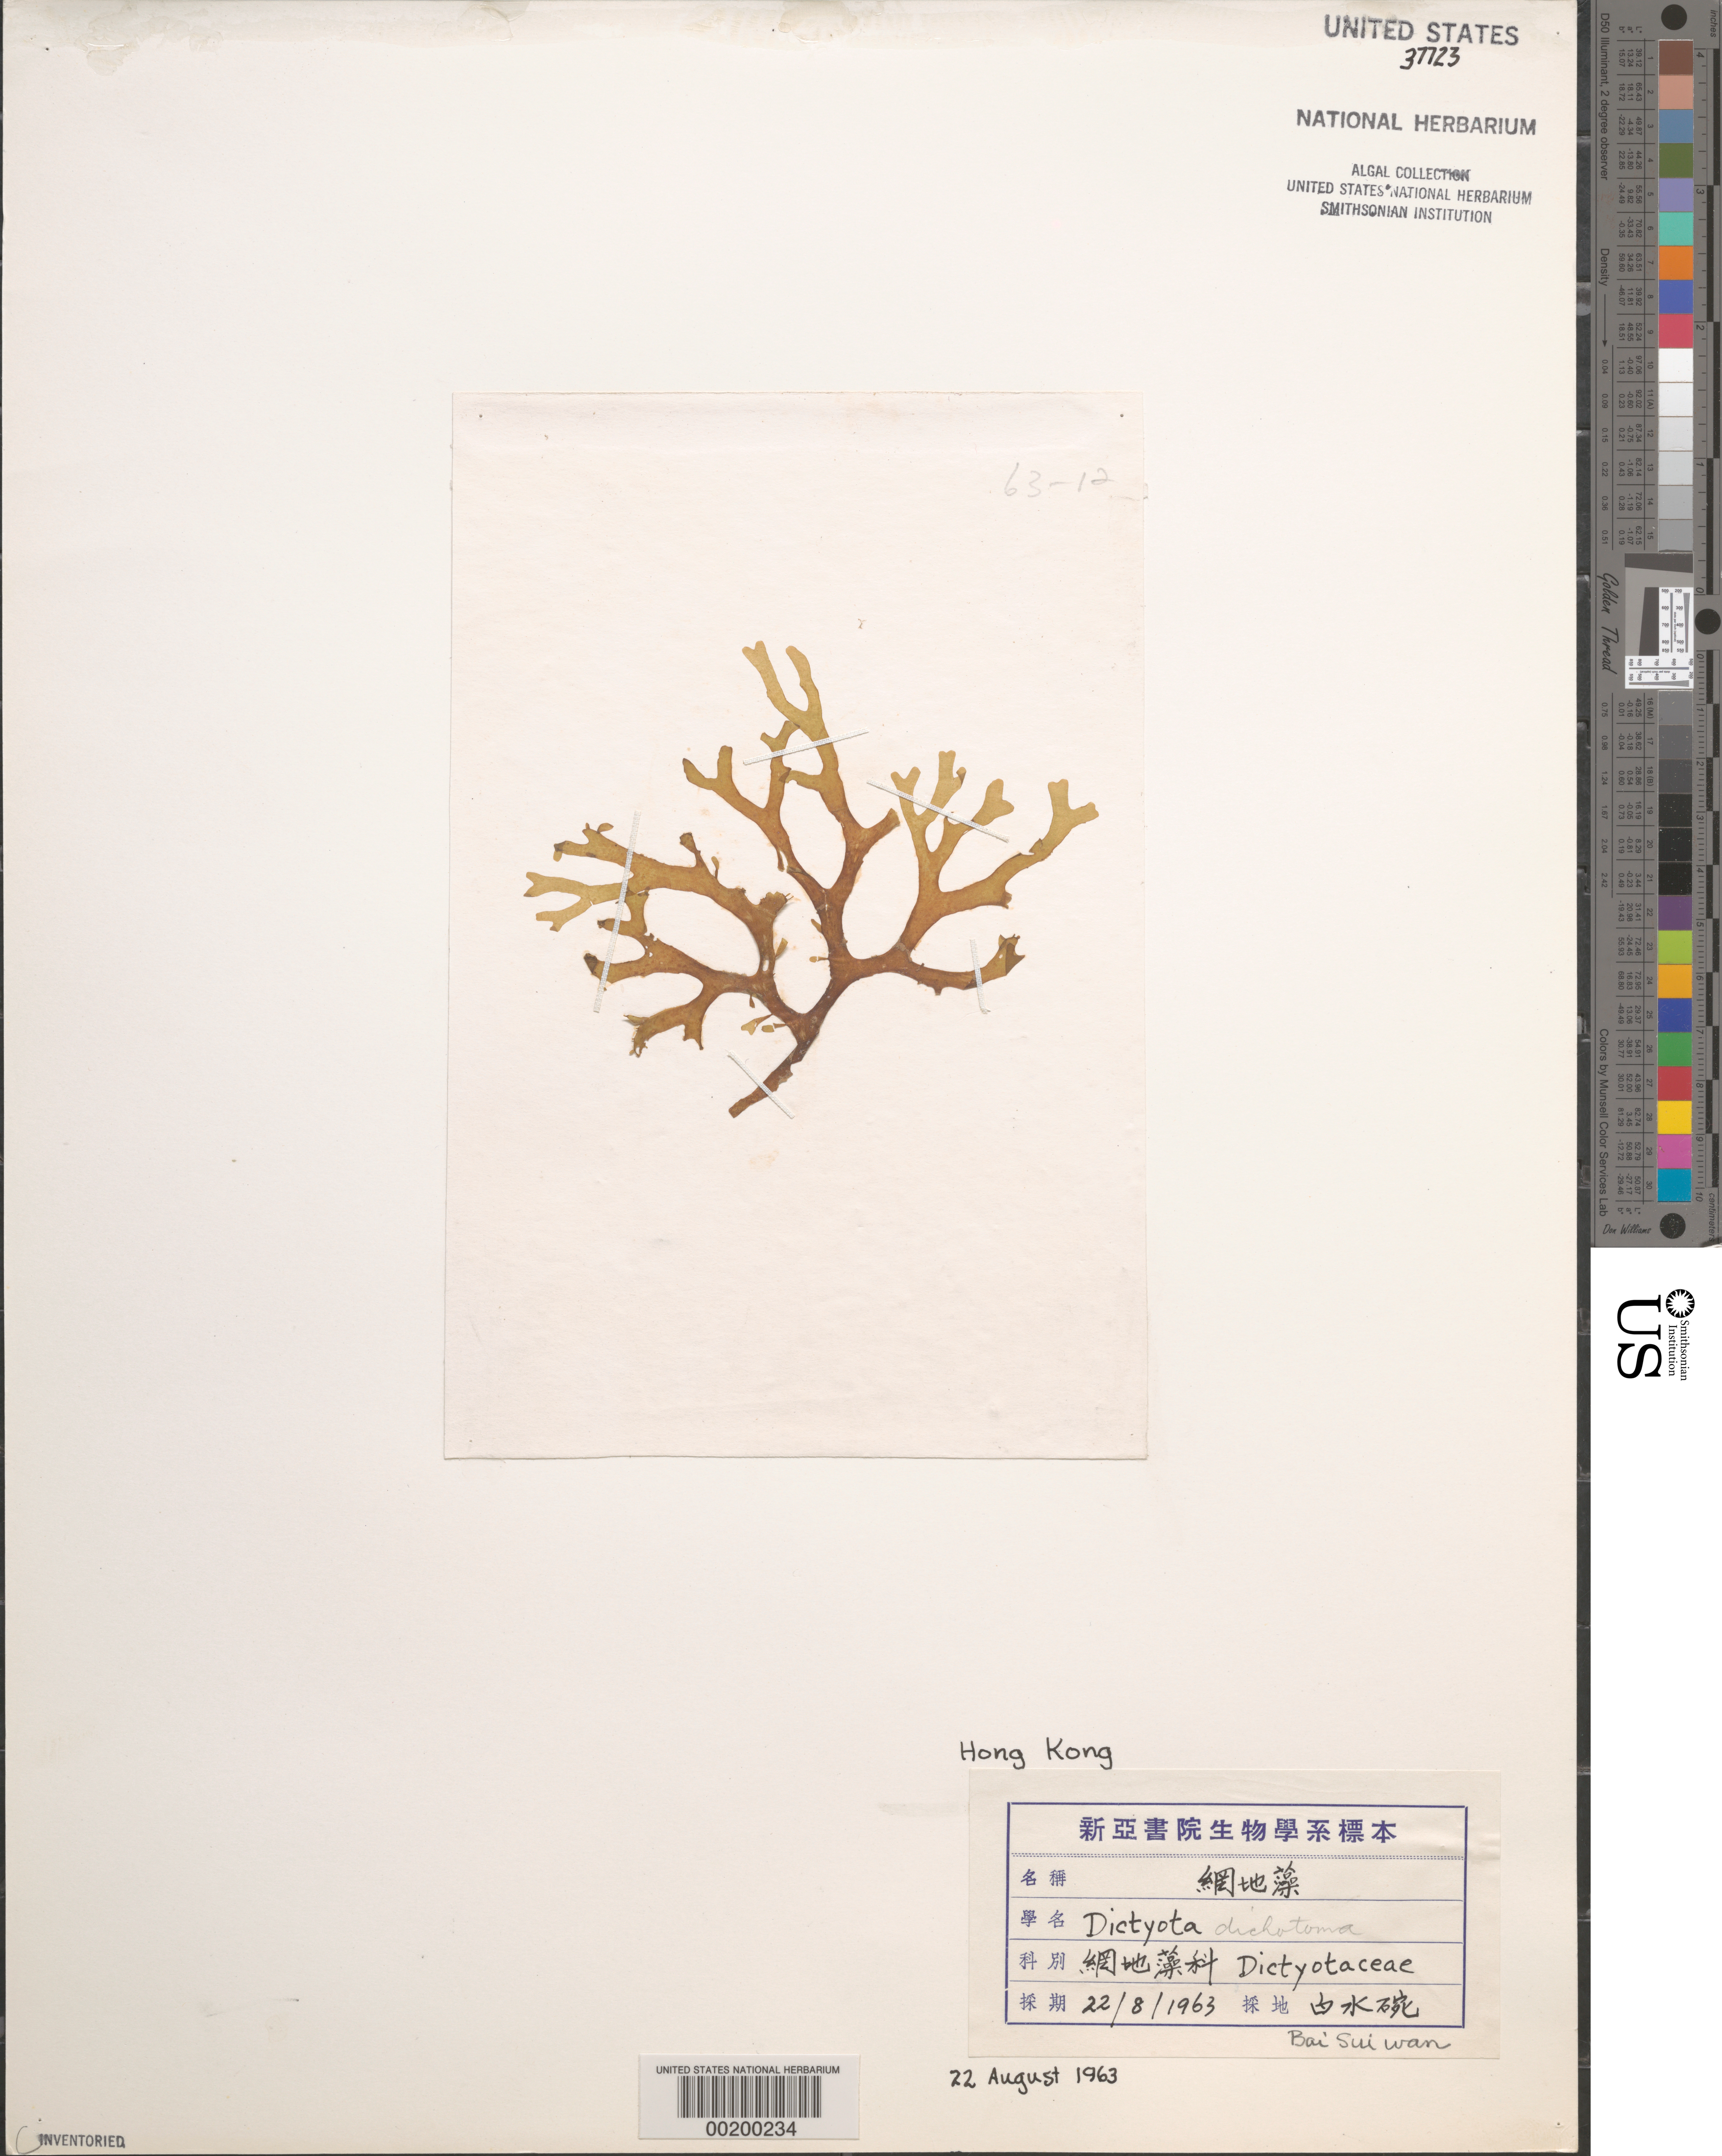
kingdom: Chromista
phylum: Ochrophyta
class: Phaeophyceae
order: Dictyotales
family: Dictyotaceae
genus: Dictyota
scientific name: Dictyota dichotoma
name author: (Huds.) J.V.Lamouroux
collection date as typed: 22 Aug 1963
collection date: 1963-08-22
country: China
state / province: Hong Kong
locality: Bai Sui Wan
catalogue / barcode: US 37723